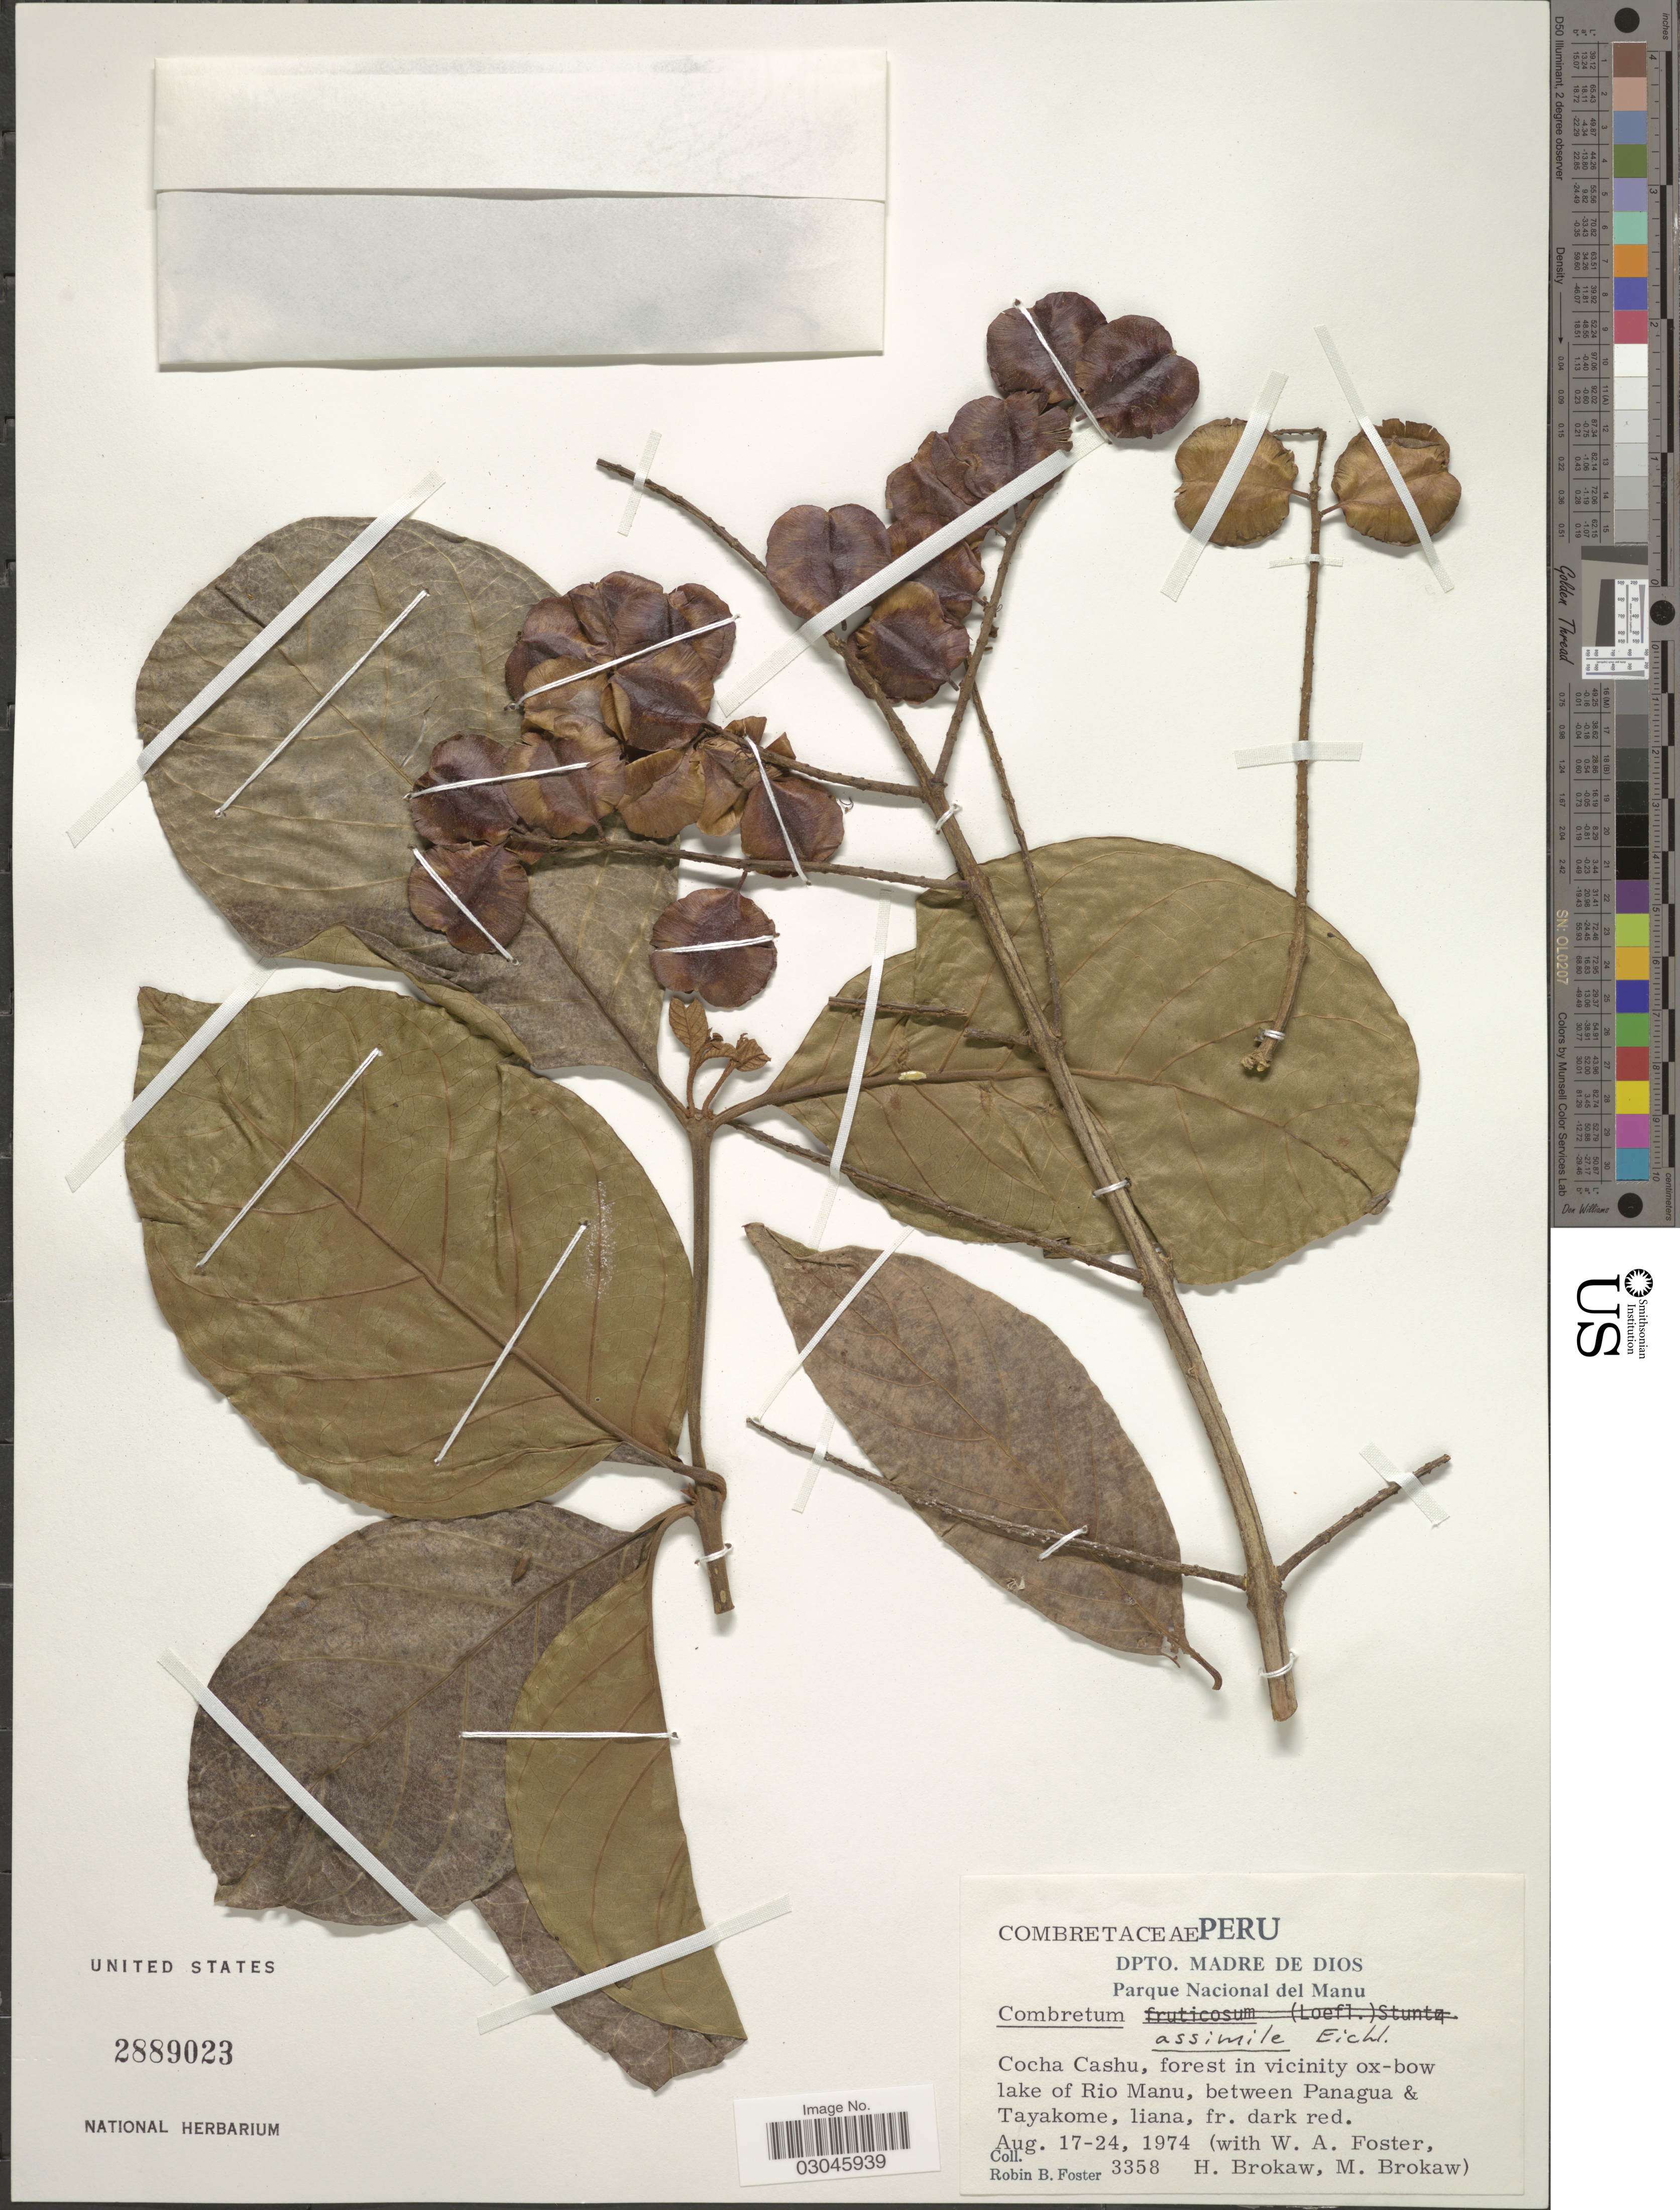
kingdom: Plantae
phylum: Tracheophyta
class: Magnoliopsida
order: Myrtales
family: Combretaceae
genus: Combretum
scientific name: Combretum assimile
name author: Eichler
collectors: R. B. Foster, W. Foster, H. Brokaw & M. Brokaw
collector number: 3358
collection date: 1974-08-17/1974-08-24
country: Peru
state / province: Madre de Dios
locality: Dpto. Madre de Dios. Parque Nacional del Manu. Cocha Cashu, forest in vicinity ox-bow lake of Rio Manu, between Panagua & Tayakome.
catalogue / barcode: US 2889023